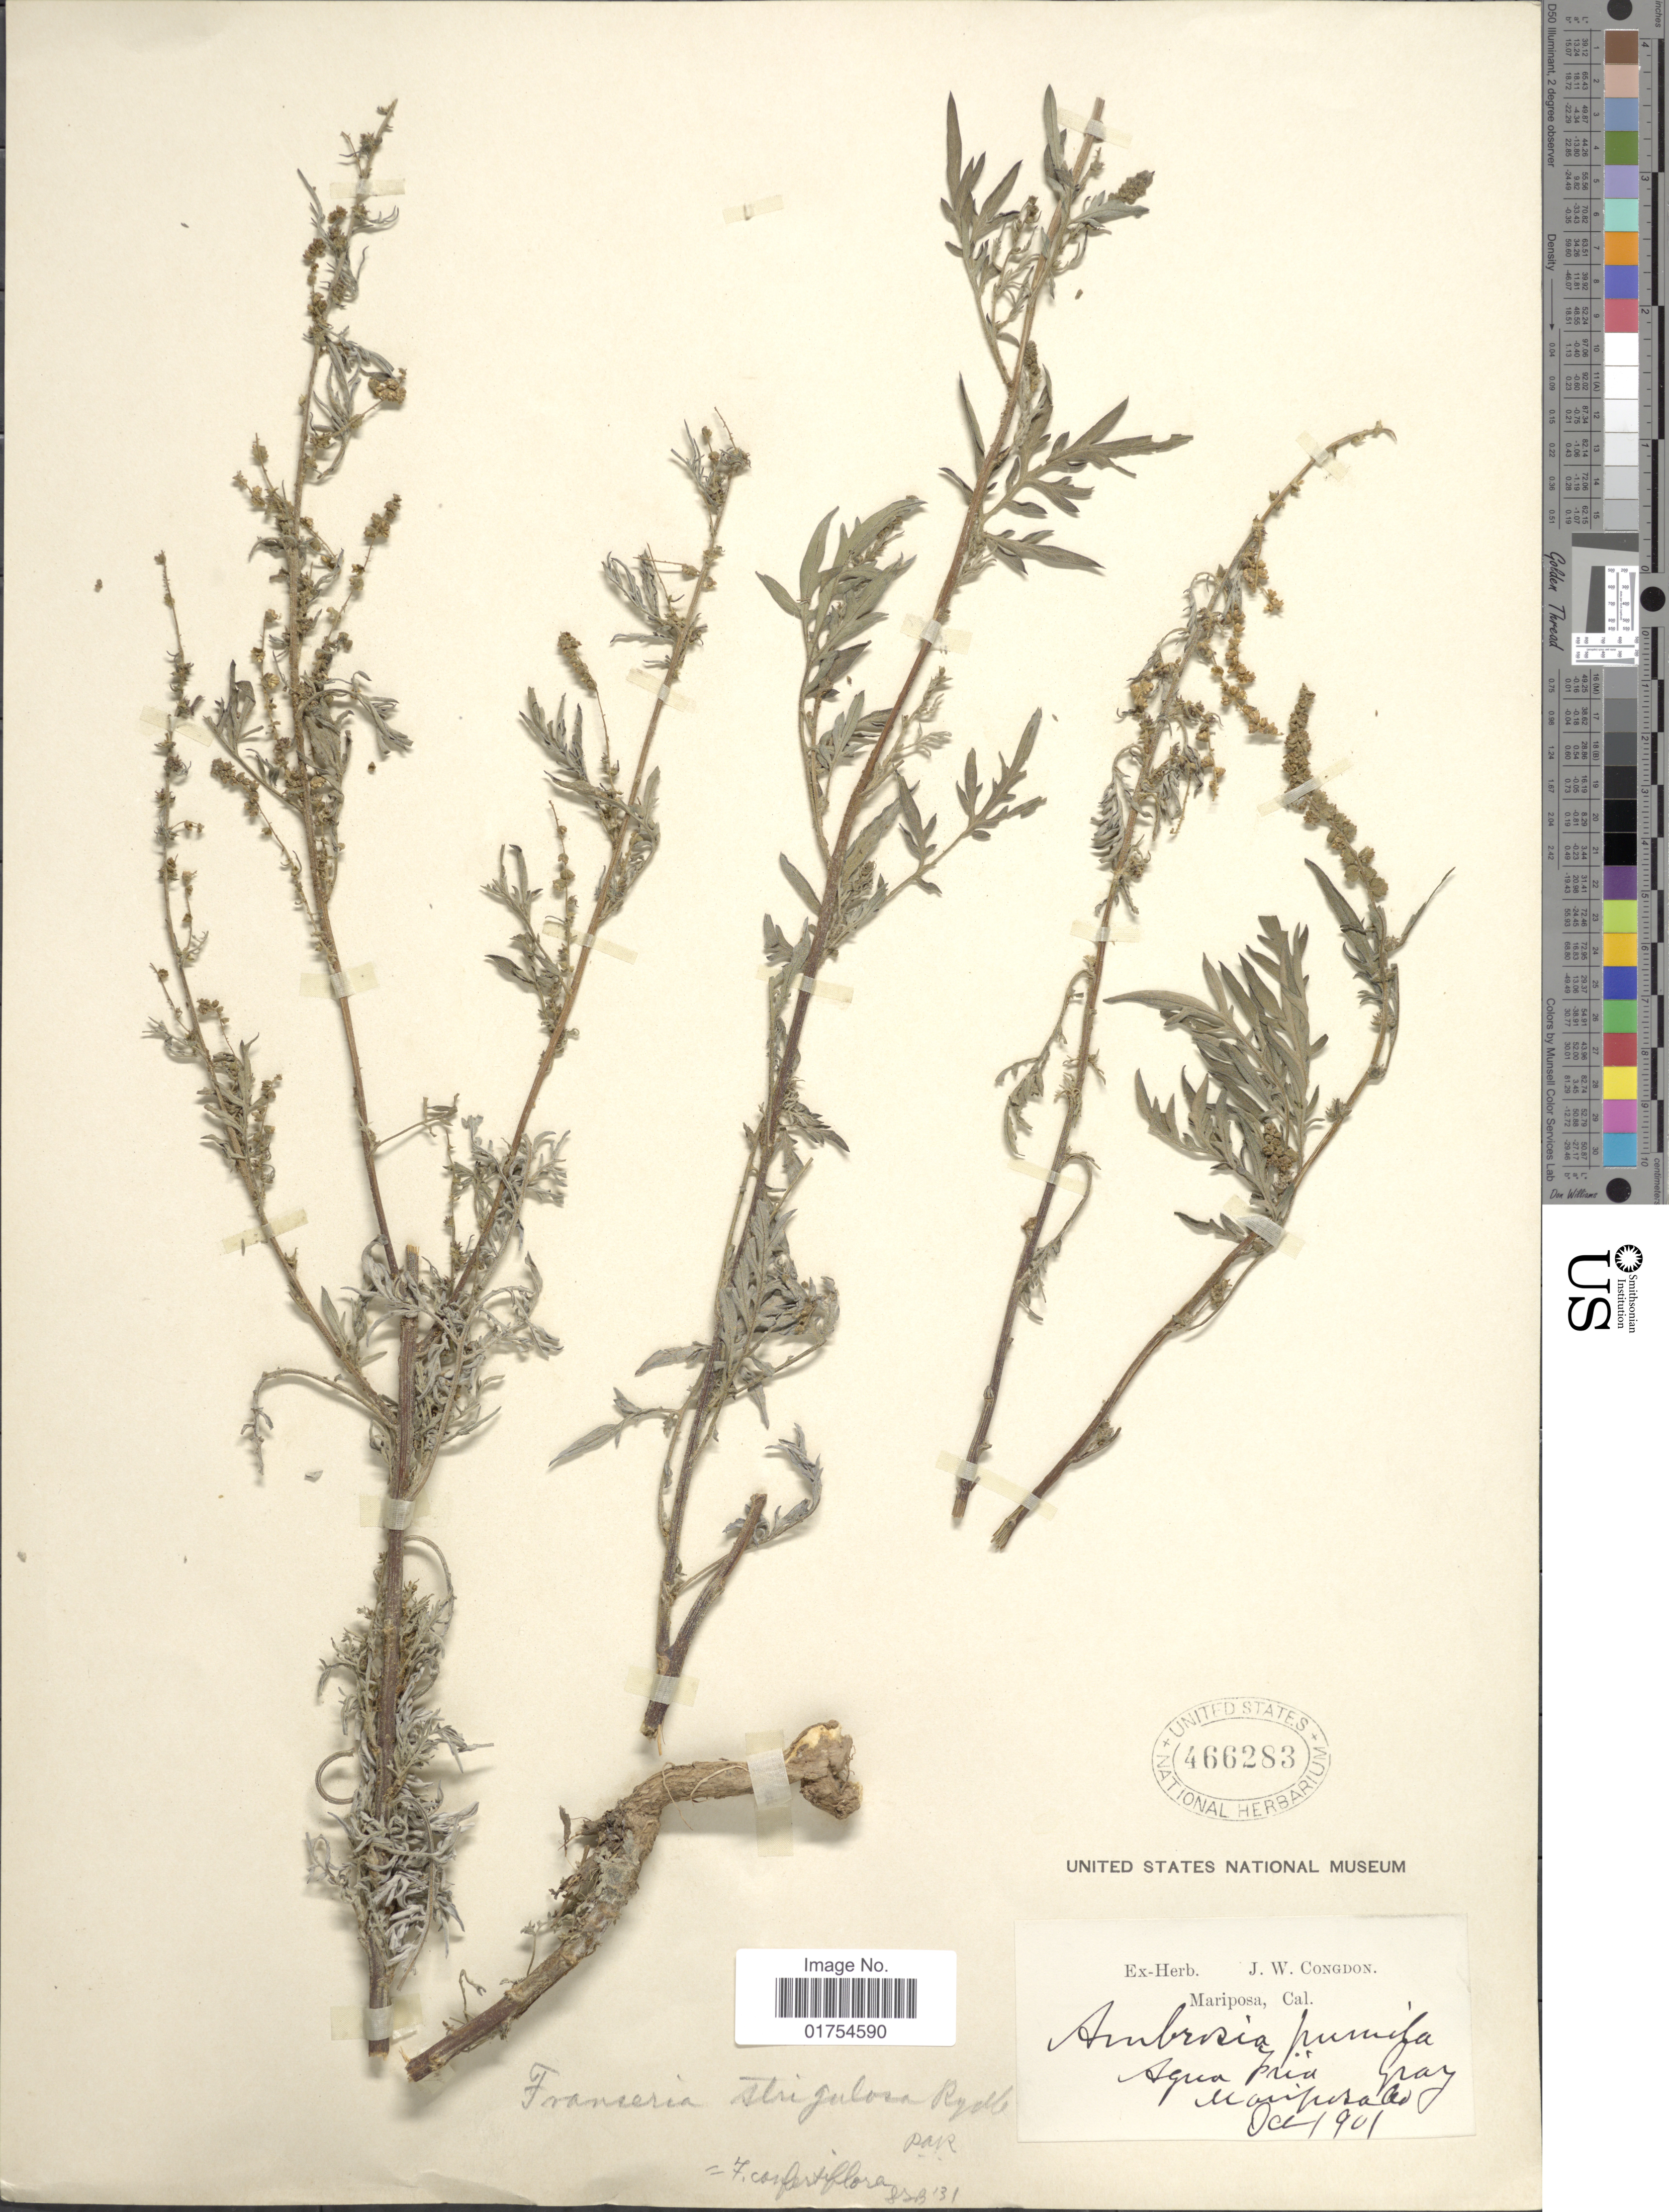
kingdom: Plantae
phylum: Tracheophyta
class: Magnoliopsida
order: Asterales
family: Asteraceae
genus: Franseria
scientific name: Franseria confertiflora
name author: (DC.) Rydb.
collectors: ex herb. J. W. Congdon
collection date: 1901-10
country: United States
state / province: California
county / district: Mariposa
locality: Mariposa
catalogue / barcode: US 466283